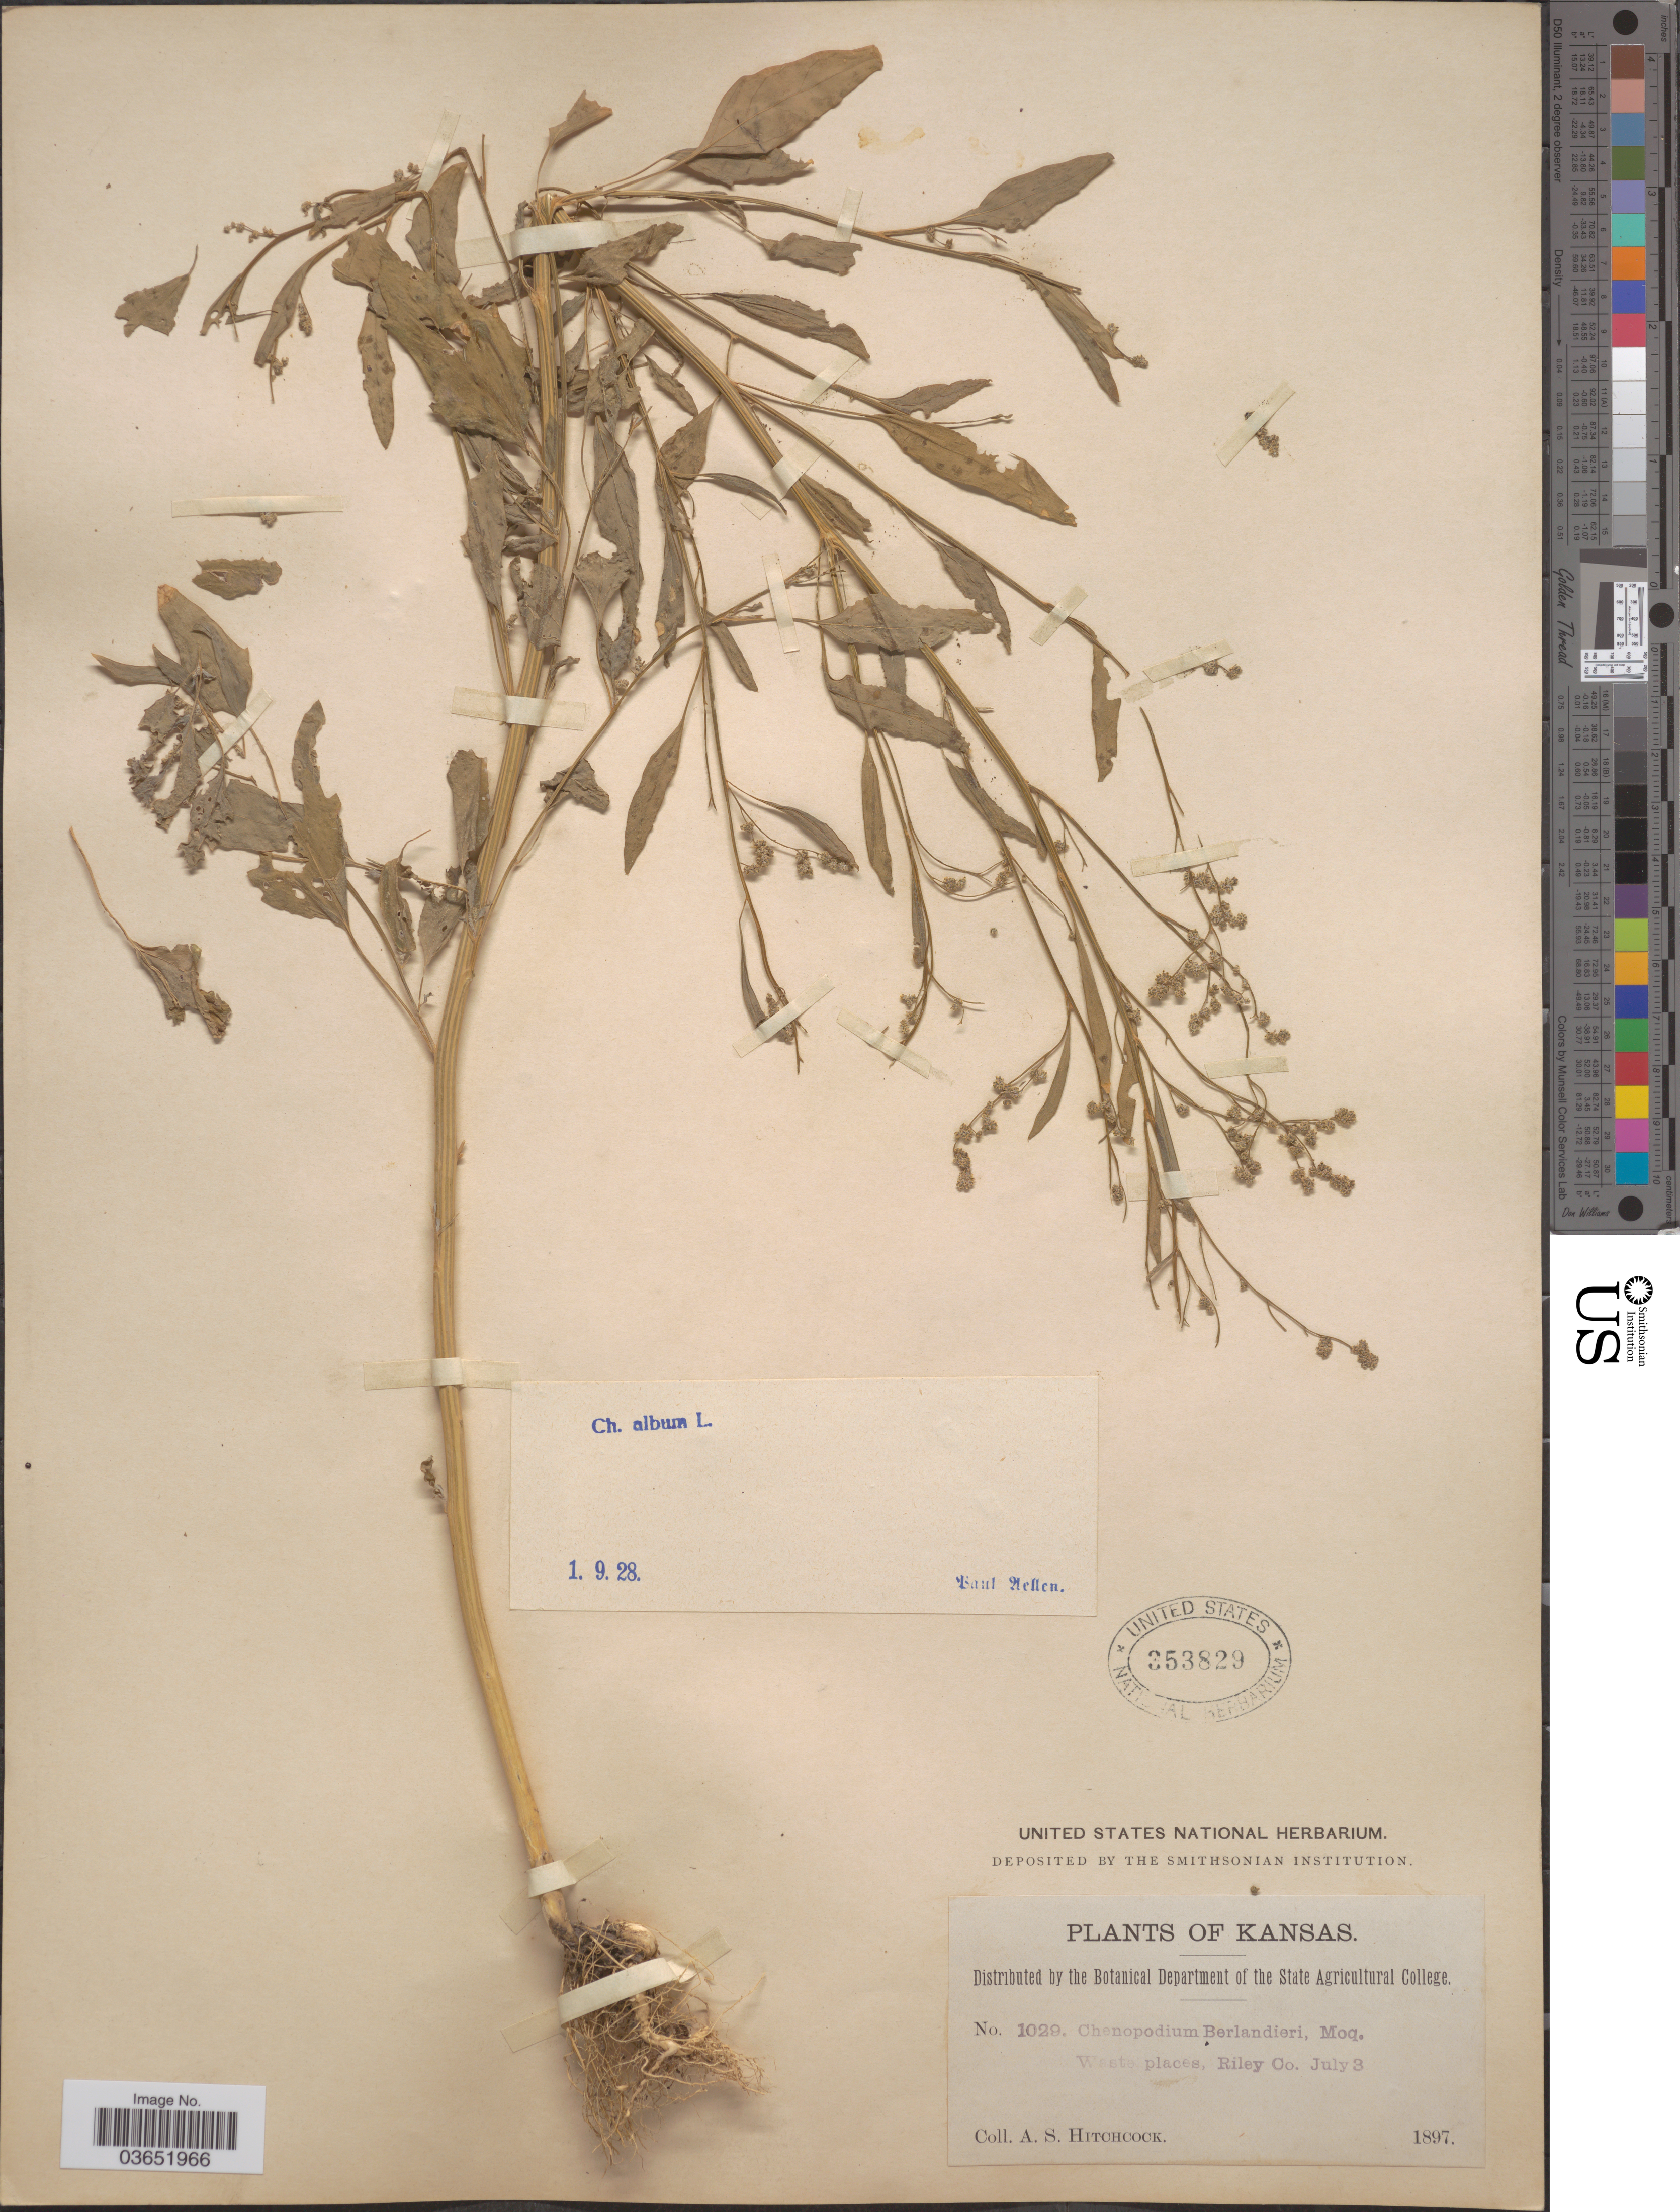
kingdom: Plantae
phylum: Tracheophyta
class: Magnoliopsida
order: Caryophyllales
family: Amaranthaceae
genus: Chenopodium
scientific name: Chenopodium album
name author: L.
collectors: A. S. Hitchcock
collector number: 1029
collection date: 1897-07-03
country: United States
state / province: Kansas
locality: Waste places, Riley Co.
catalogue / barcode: US 353829